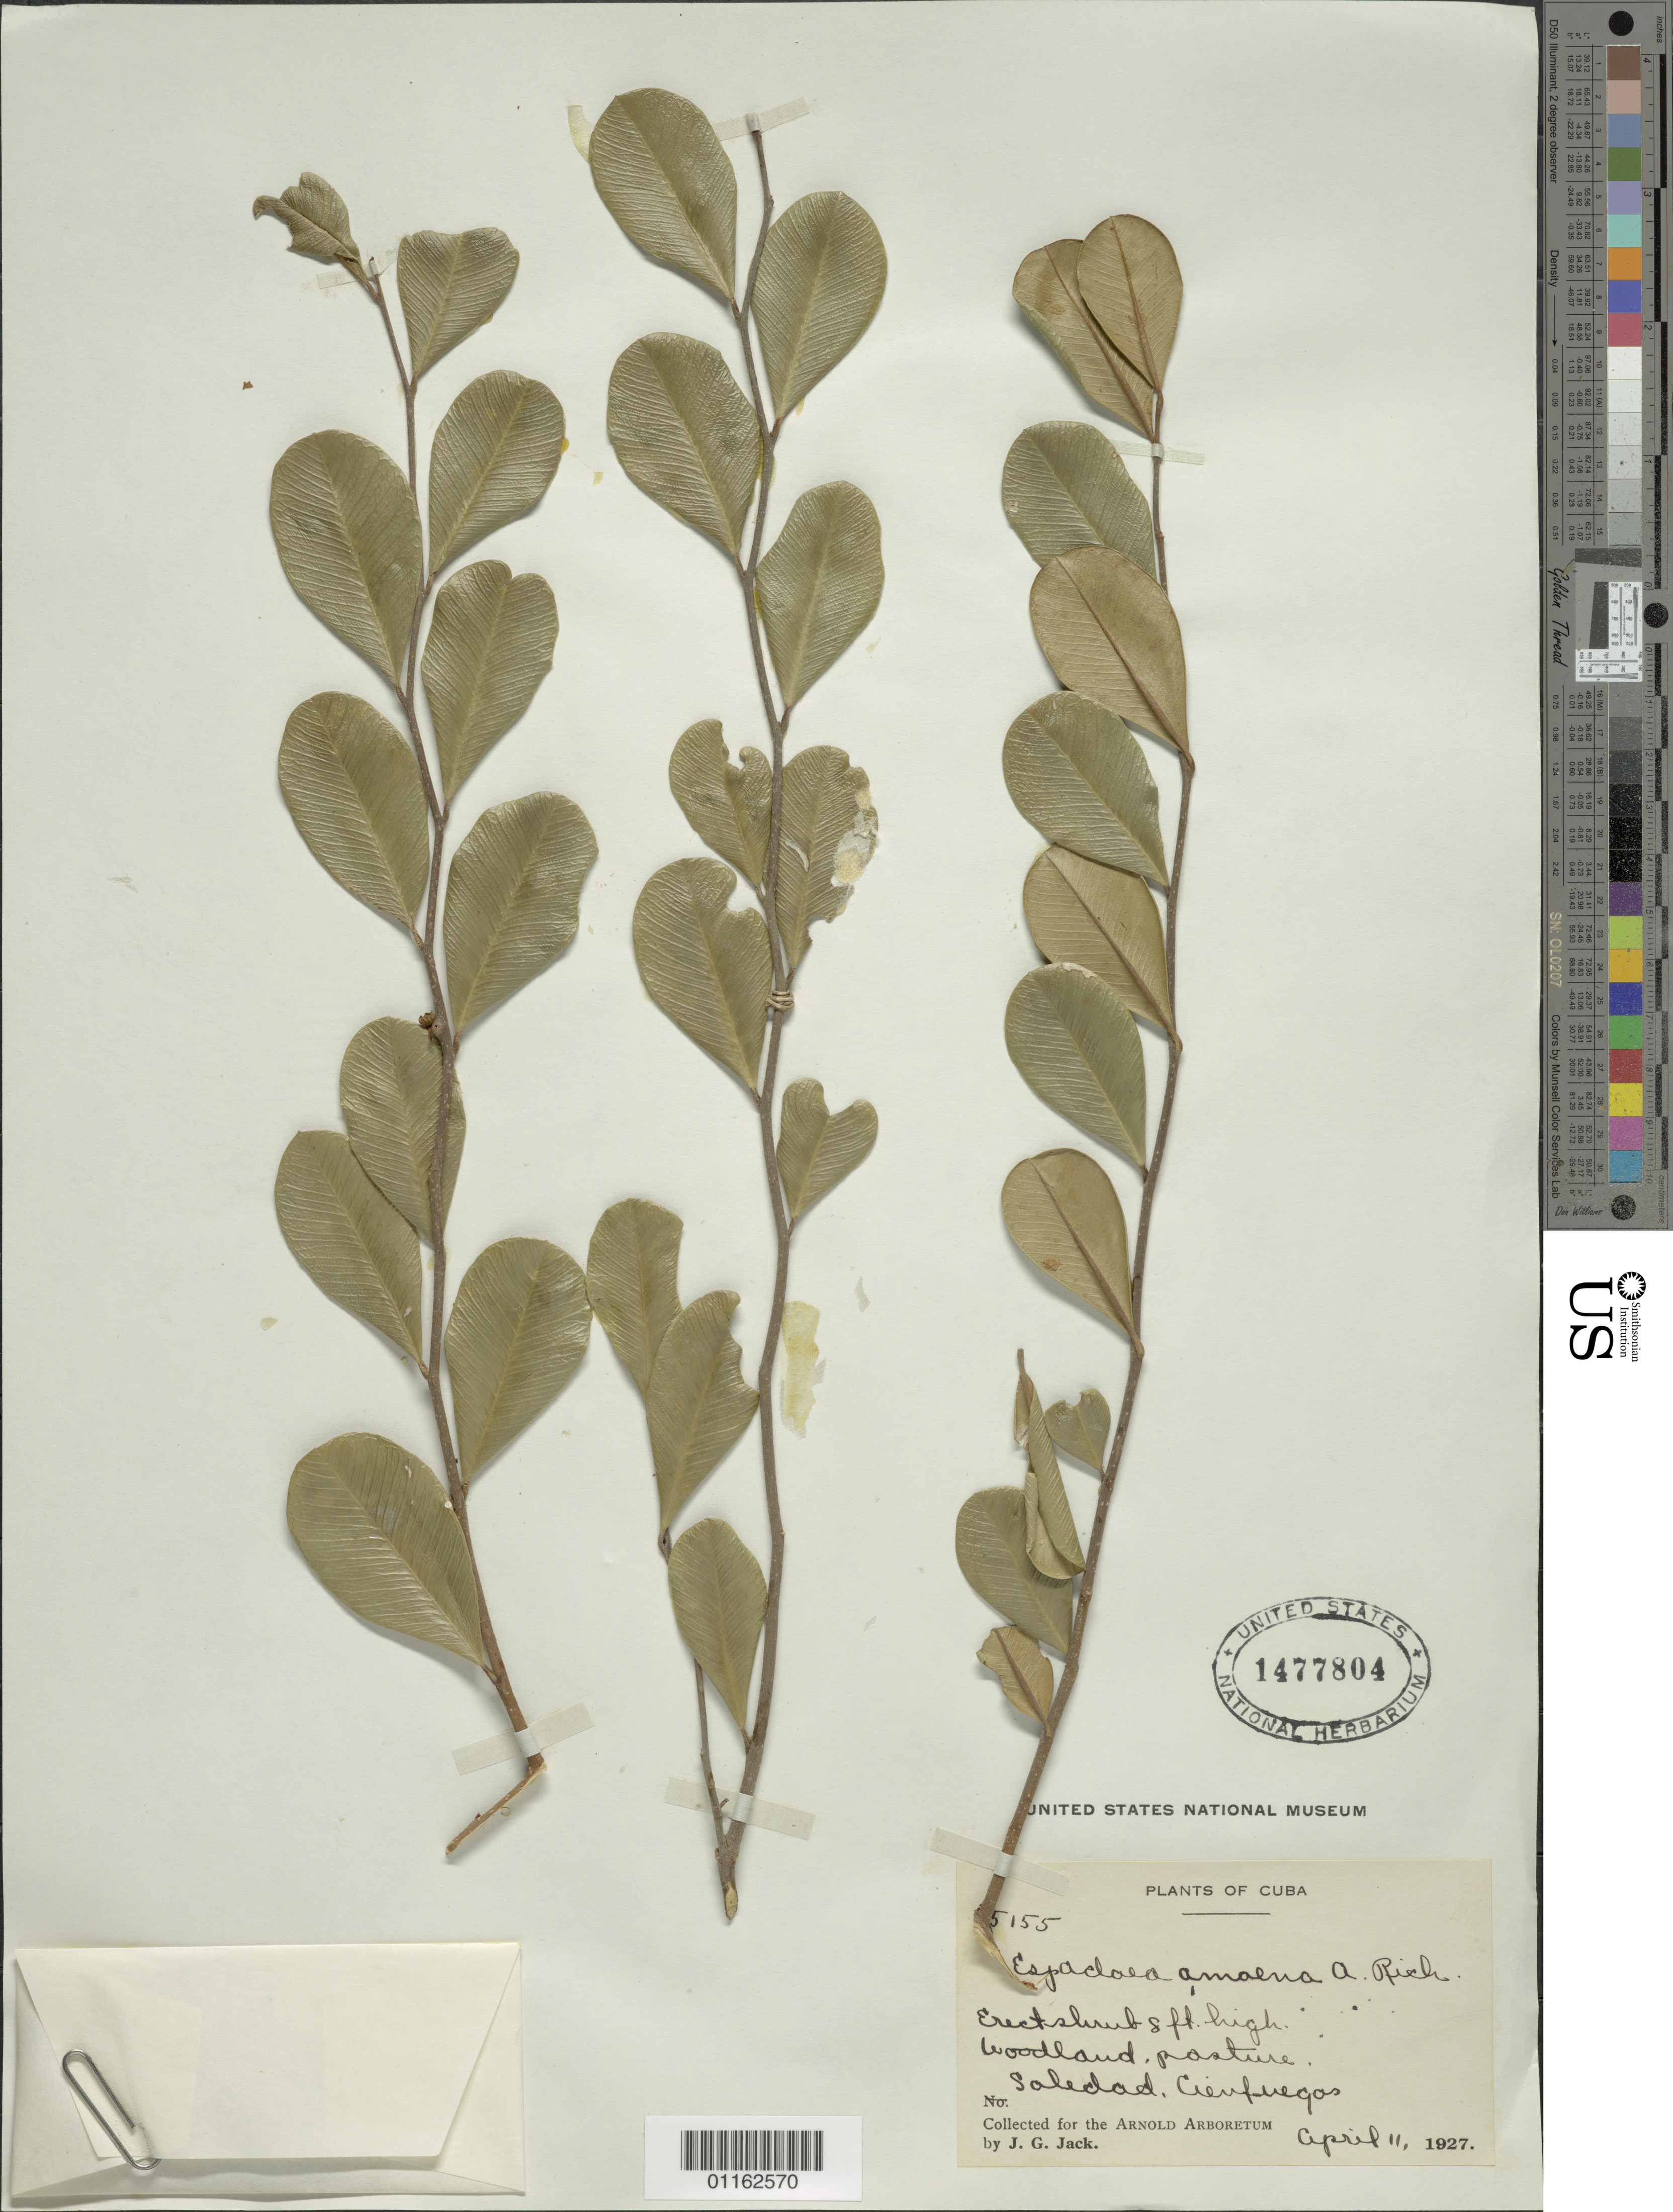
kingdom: Plantae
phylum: Tracheophyta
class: Magnoliopsida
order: Solanales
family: Solanaceae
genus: Espadaea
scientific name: Espadaea amoena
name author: A. Rich.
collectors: J. G. Jack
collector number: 5155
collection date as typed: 11 Apr 1927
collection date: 1927-04-11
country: Cuba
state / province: Cienfuegos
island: Cuba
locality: Soledad; woodland pasture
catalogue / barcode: US 1477804